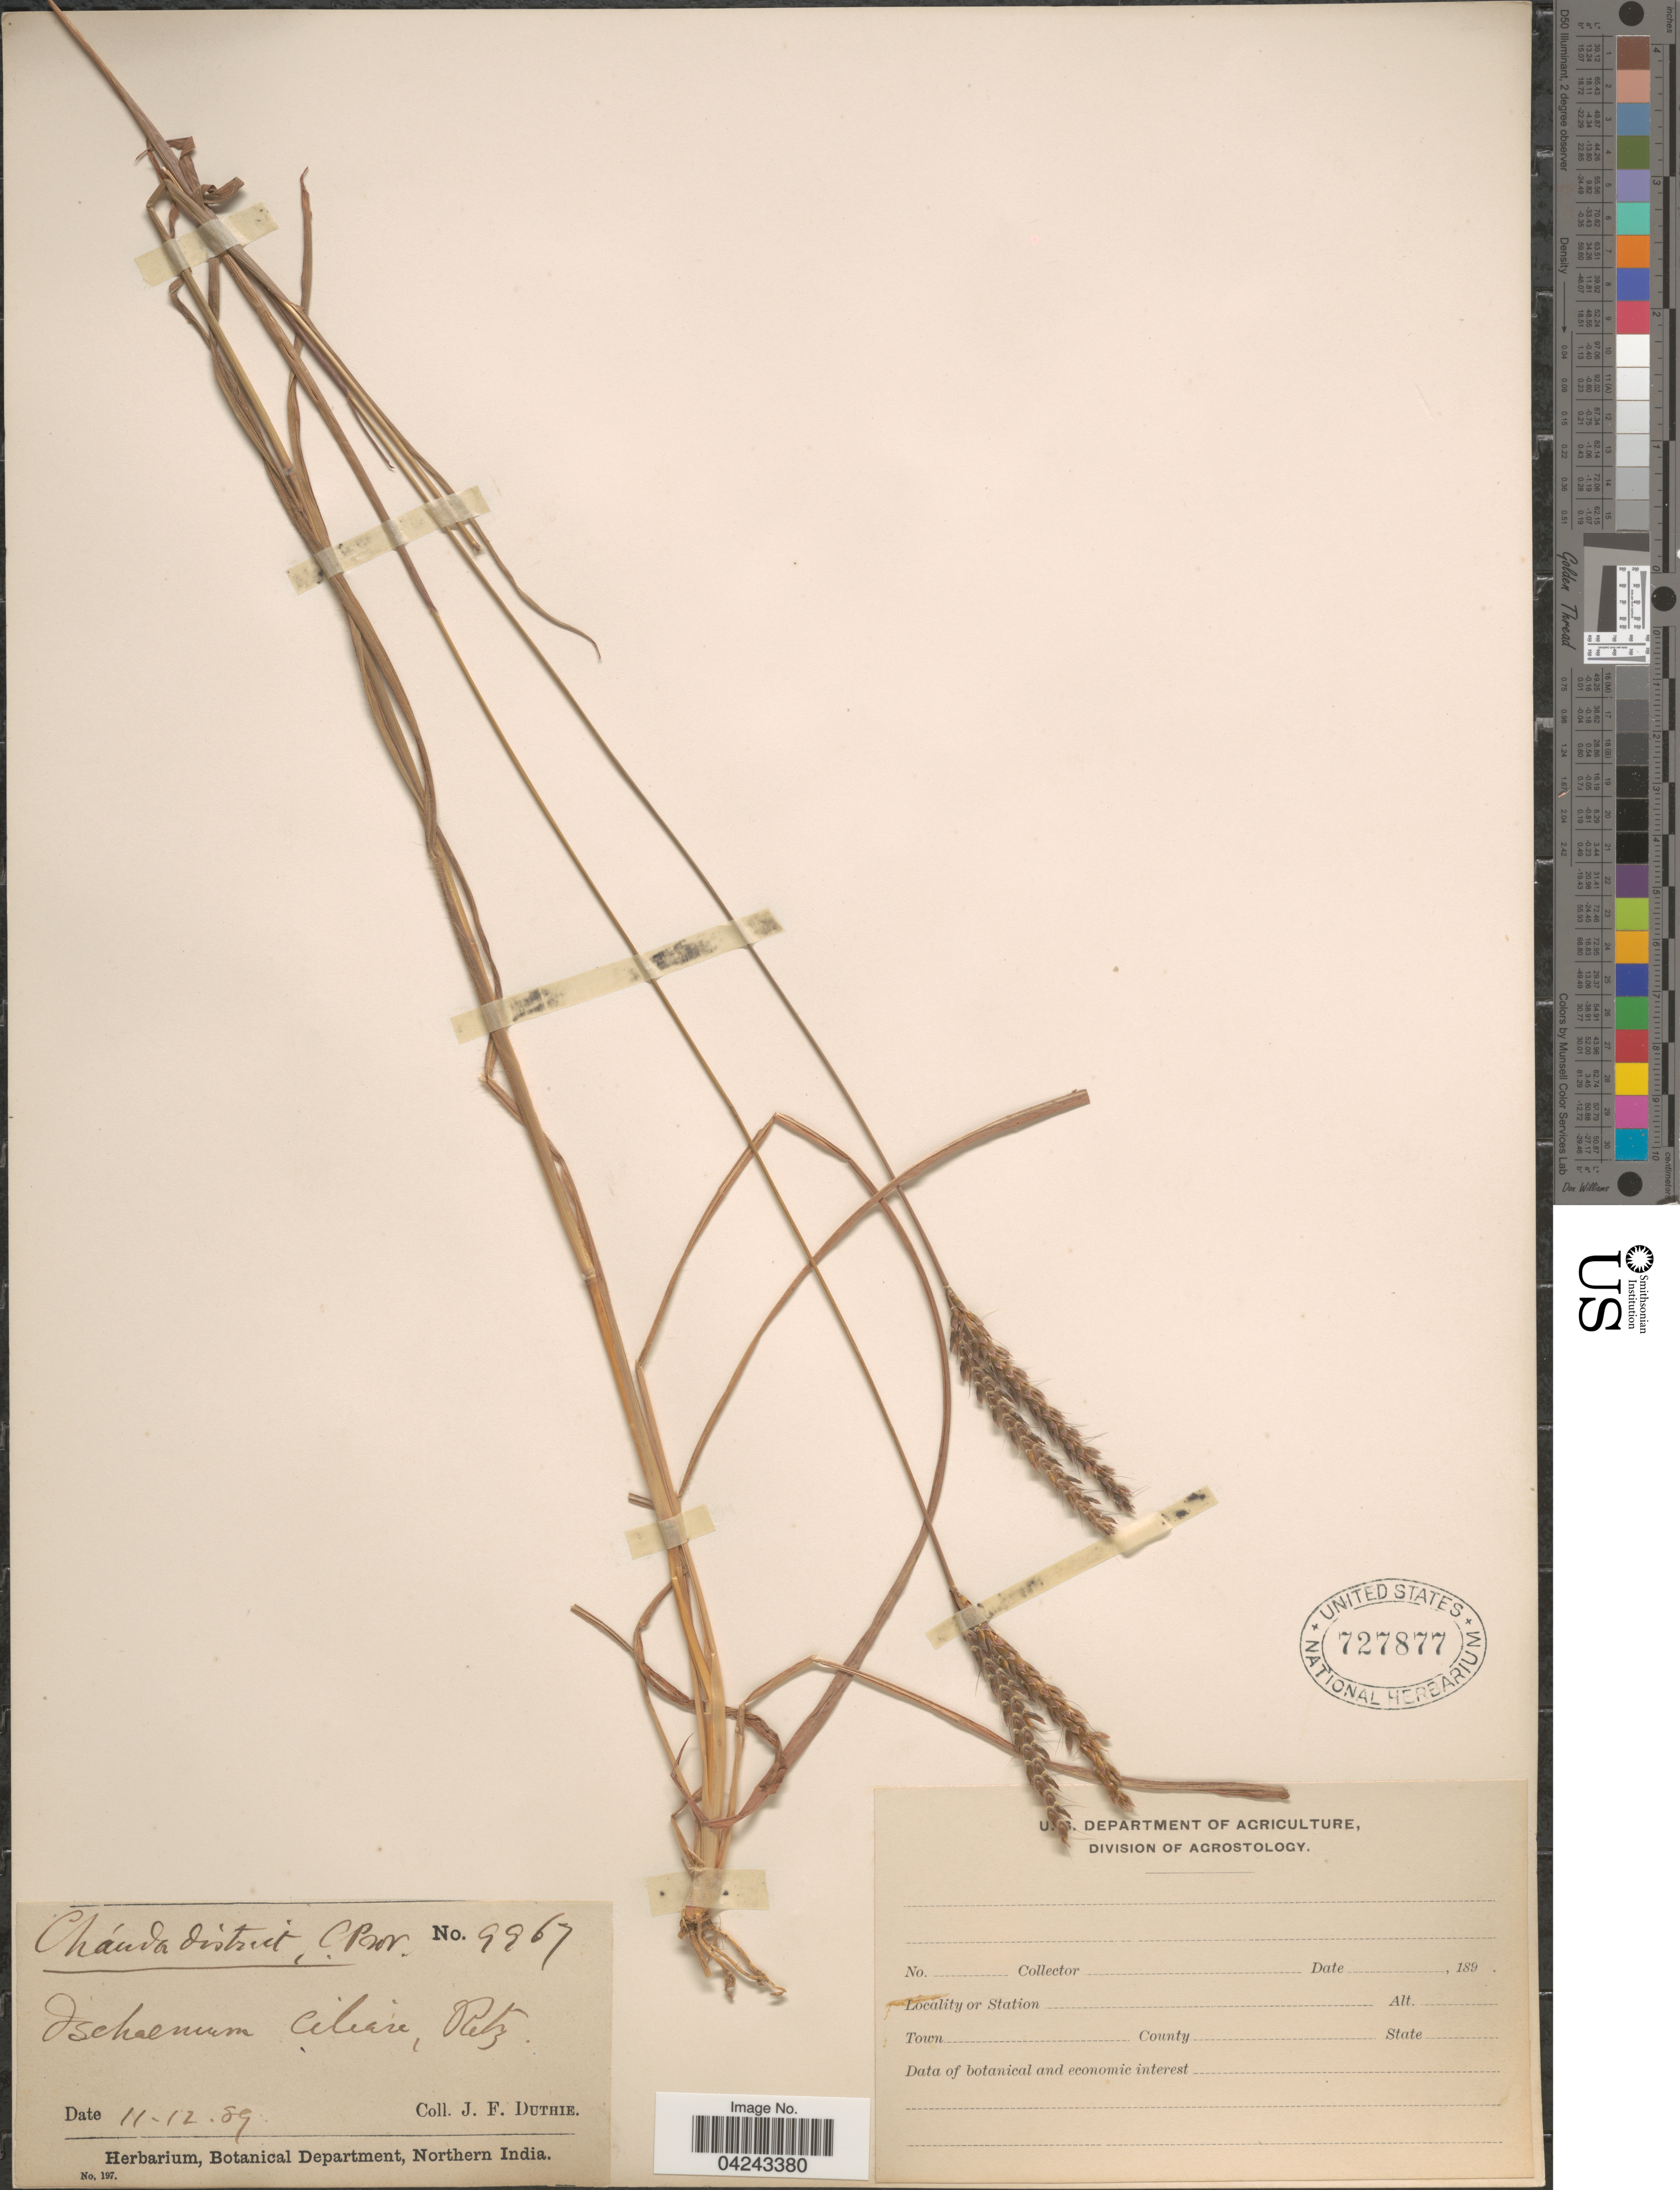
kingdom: Plantae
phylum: Tracheophyta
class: Liliopsida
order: Poales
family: Poaceae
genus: Ischaemum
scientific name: Ischaemum ciliare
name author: Retz.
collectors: J. F. Duthie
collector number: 9967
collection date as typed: Transcribed d/m/y: 11/12/89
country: India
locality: Chánda district, C. Prov.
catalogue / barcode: US 727877